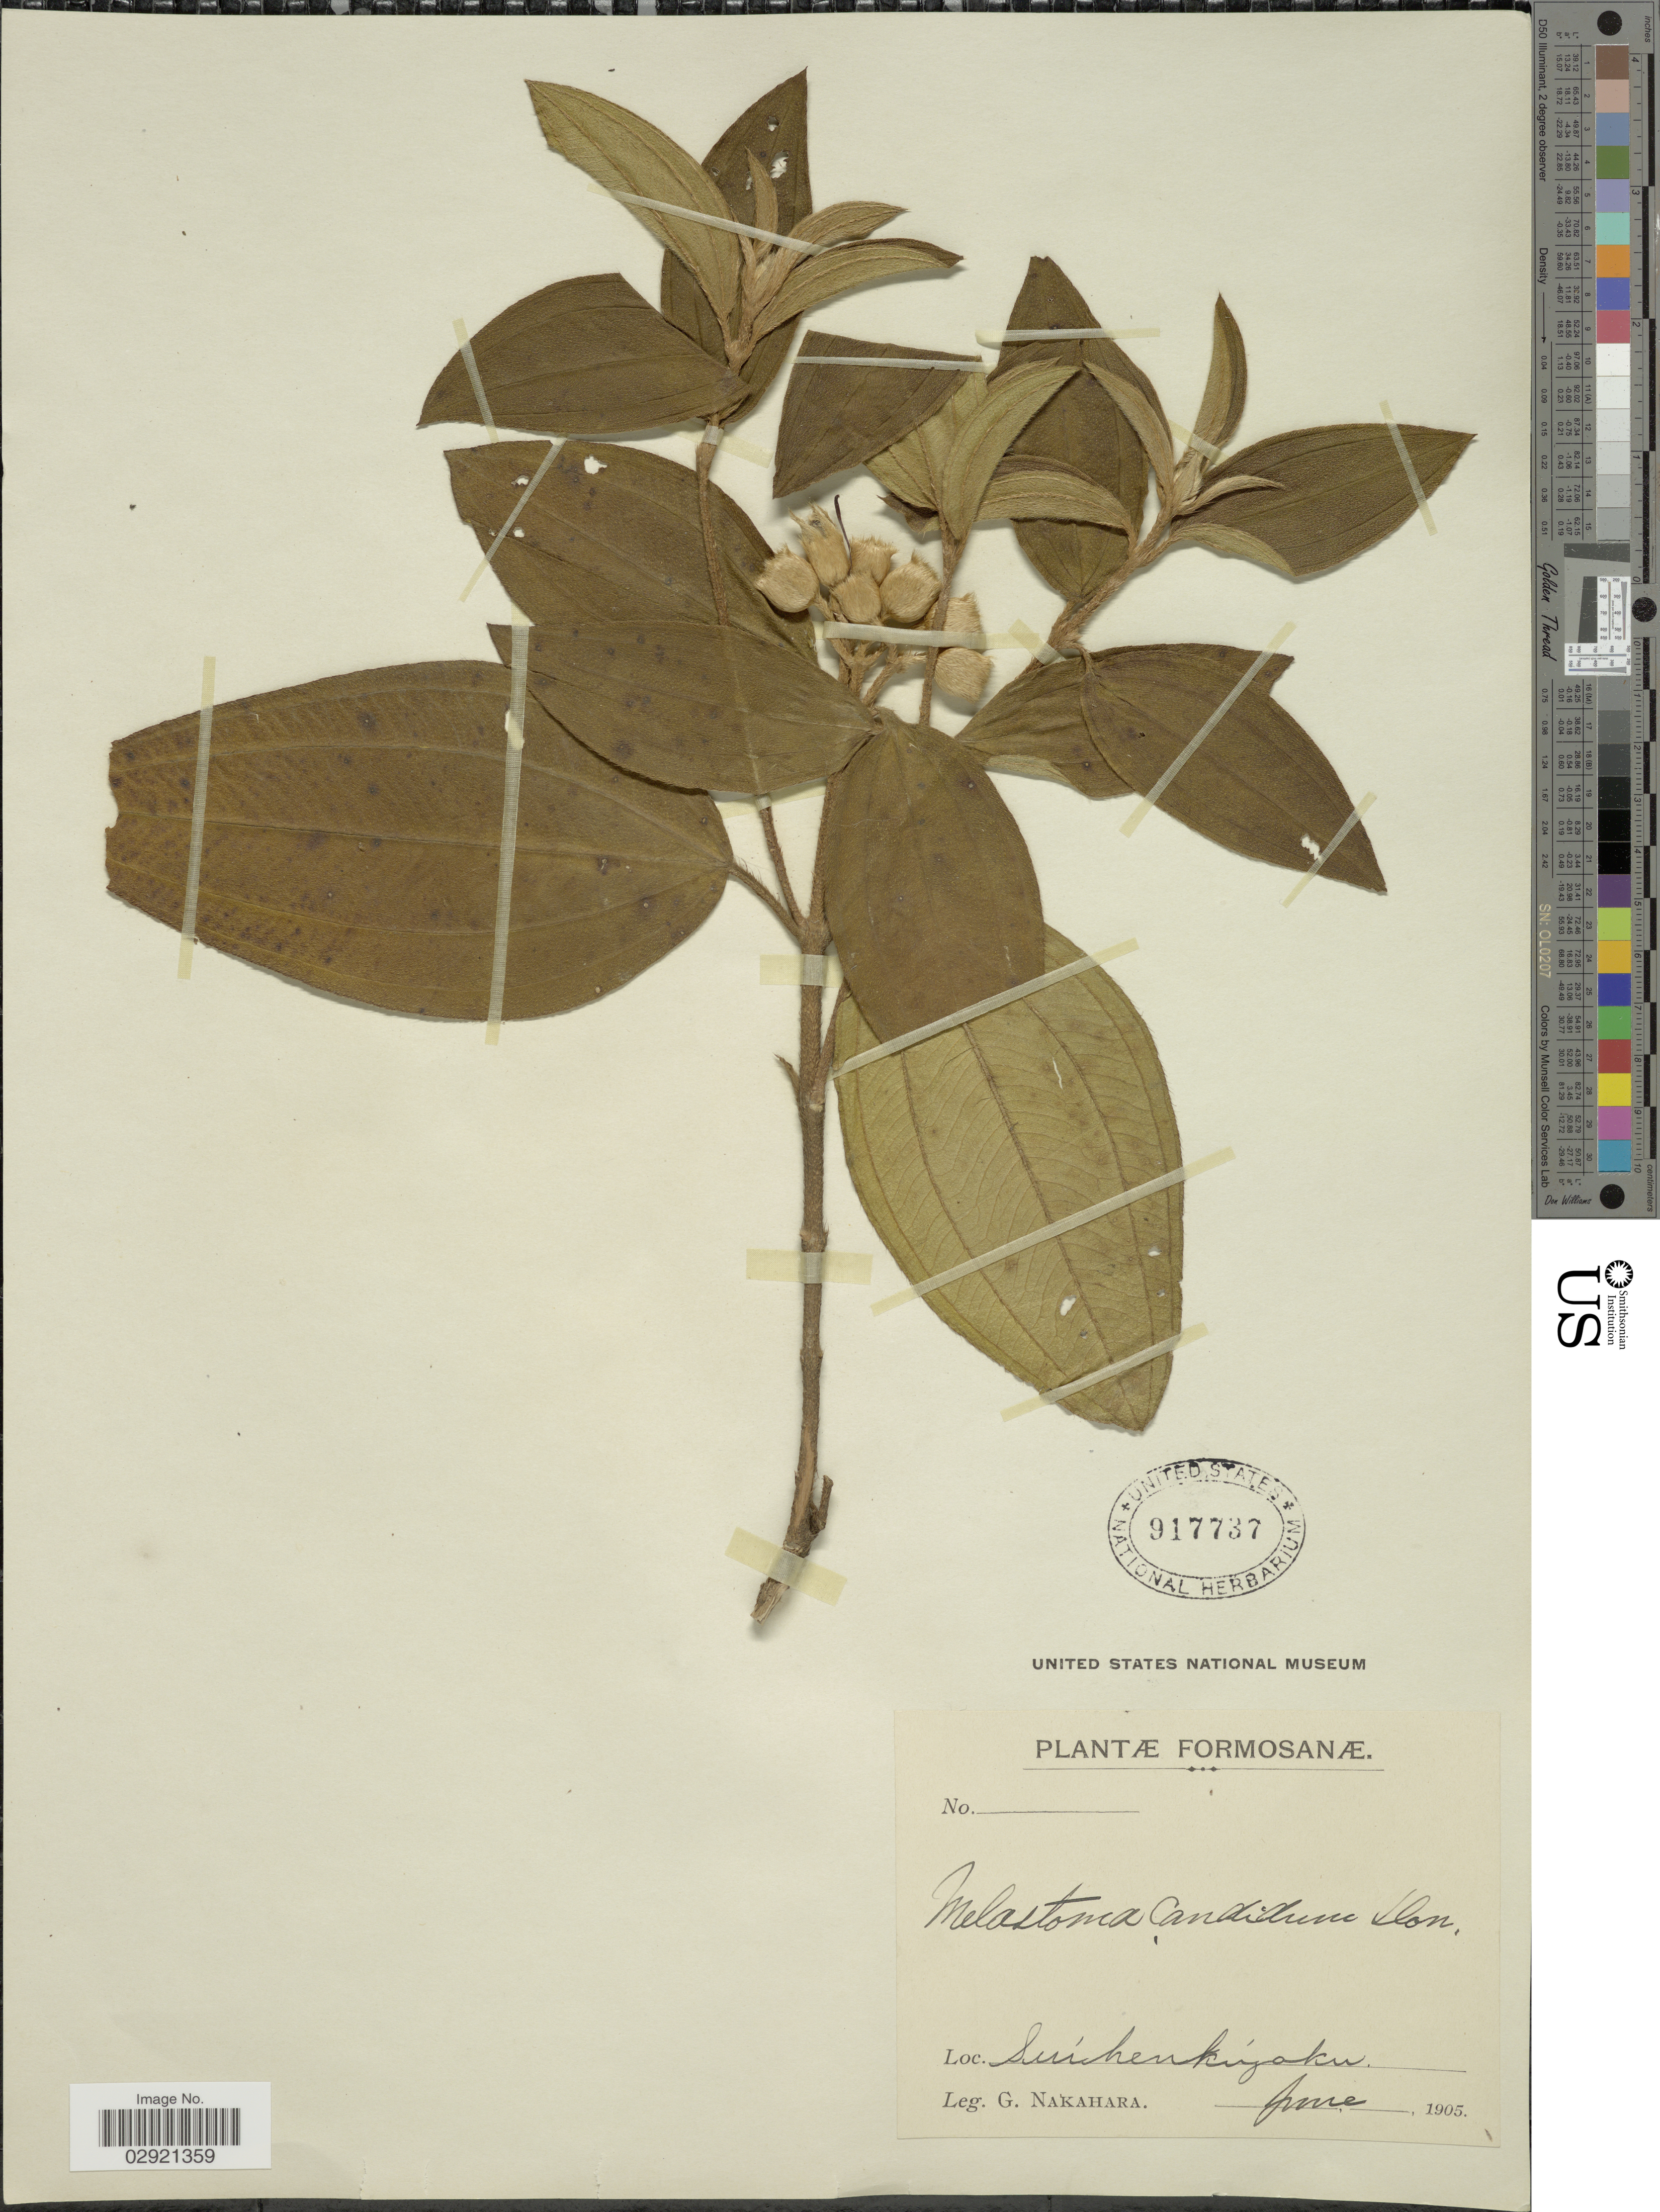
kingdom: Plantae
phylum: Tracheophyta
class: Magnoliopsida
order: Myrtales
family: Melastomataceae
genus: Melastoma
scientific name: Melastoma candidum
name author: D. Don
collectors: G. Nakahara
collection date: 1905-06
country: Taiwan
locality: Formosanæ. Suichenkiyaku [interpreted].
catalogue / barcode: US 917737